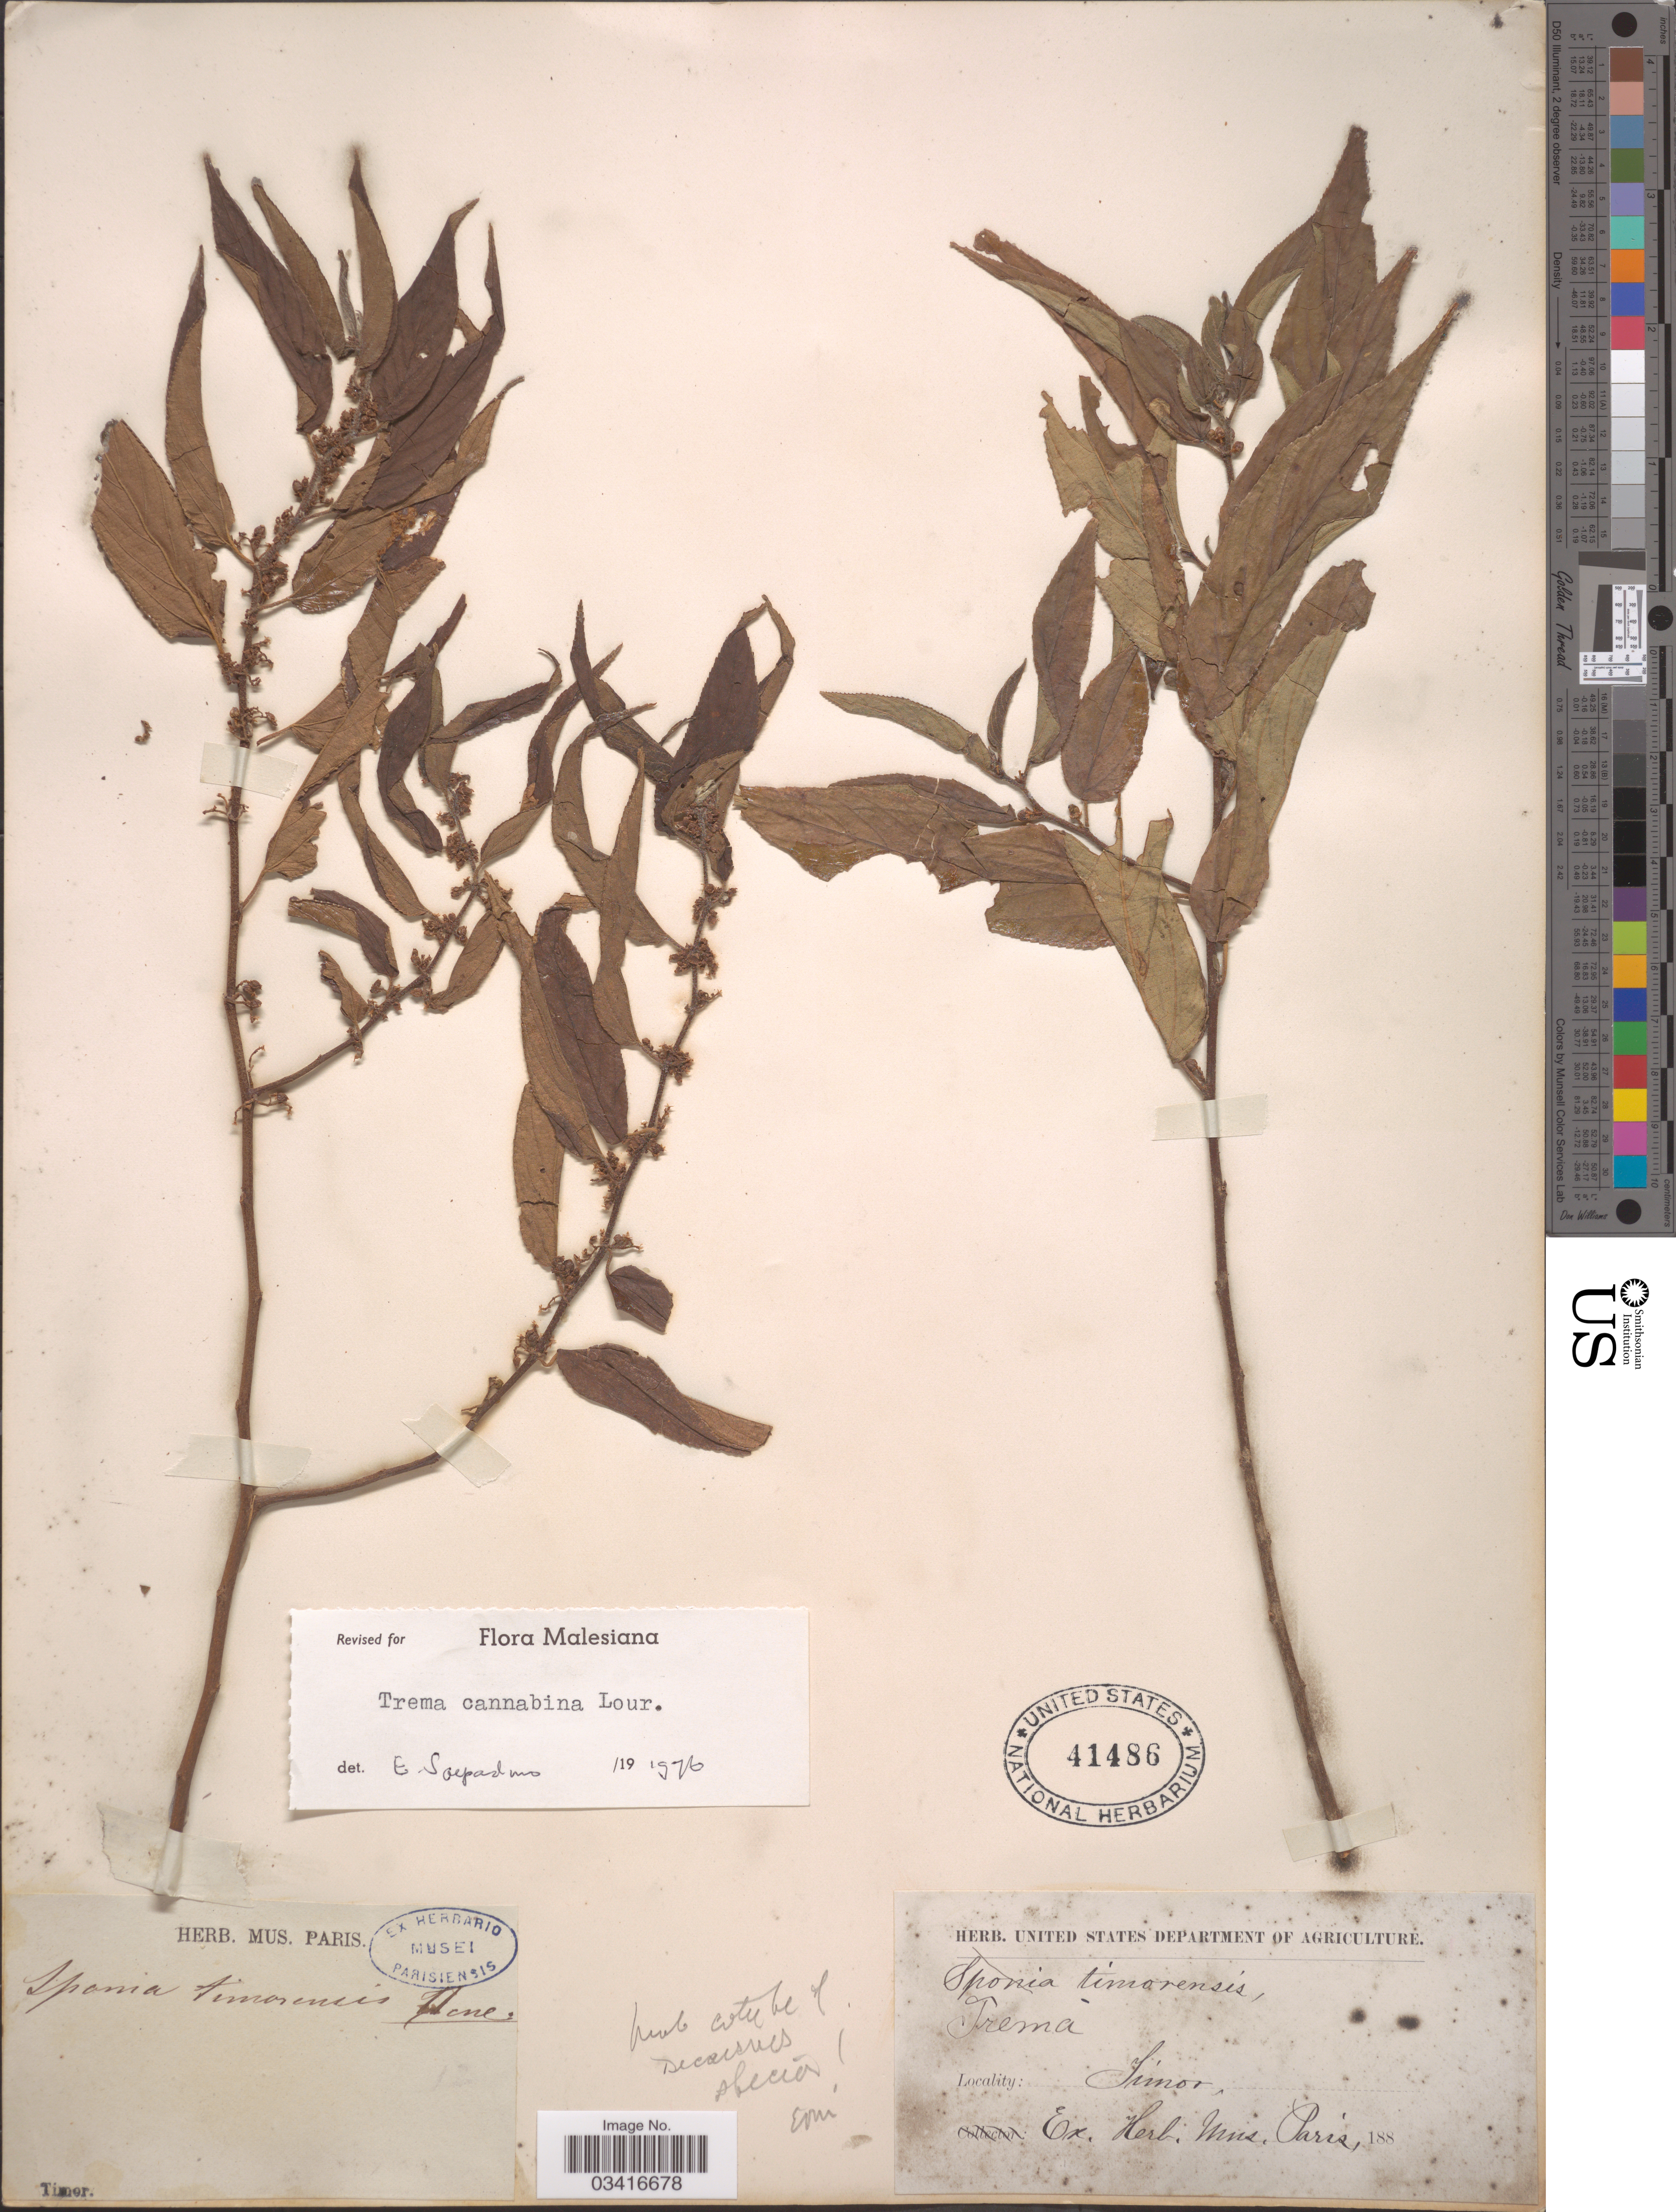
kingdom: Plantae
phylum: Tracheophyta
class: Magnoliopsida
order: Rosales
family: Cannabaceae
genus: Trema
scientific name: Trema cannabina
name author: Lour.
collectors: ex herb. Mus. Paris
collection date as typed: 188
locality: Timor.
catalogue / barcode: US 41486